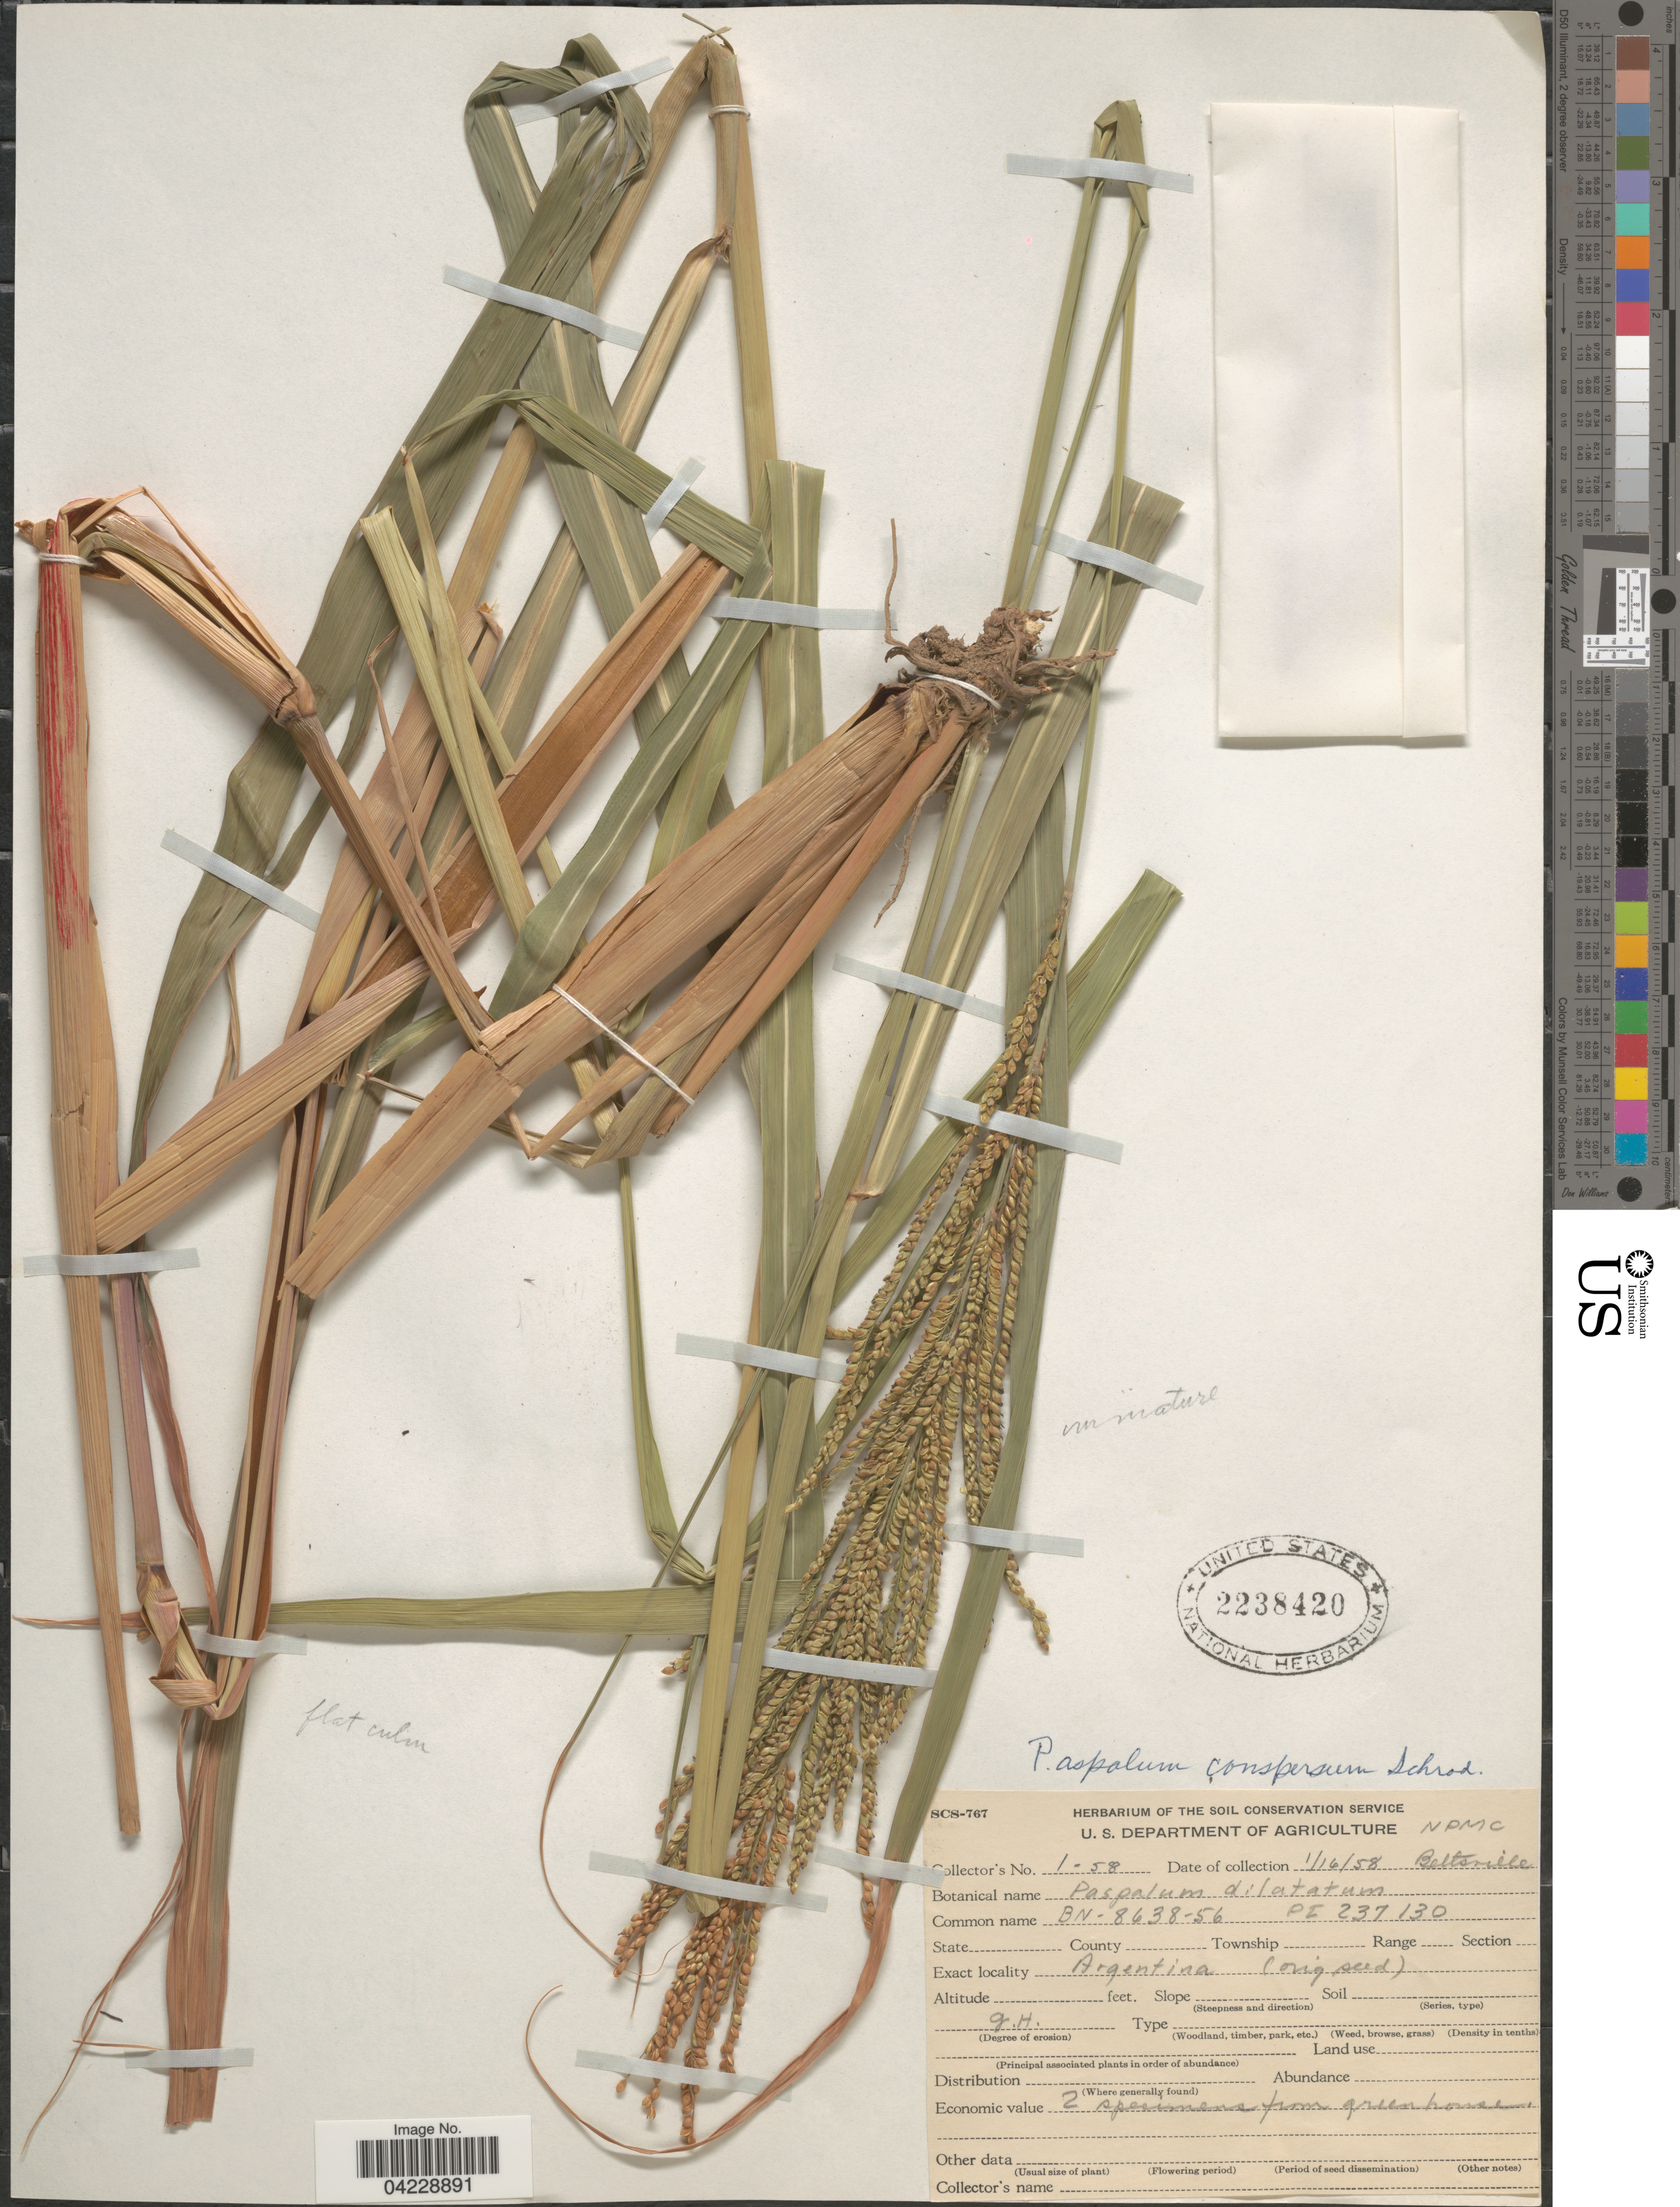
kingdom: Plantae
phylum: Tracheophyta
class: Liliopsida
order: Poales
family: Poaceae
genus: Paspalum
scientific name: Paspalum conspersum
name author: Schrad.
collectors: Herbarium of the Soil Conservation Service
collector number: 1-58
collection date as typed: Transcribed d/m/y: 16/1/58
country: United States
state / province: Maryland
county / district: Prince George's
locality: Beltsville.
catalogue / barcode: US 2238420